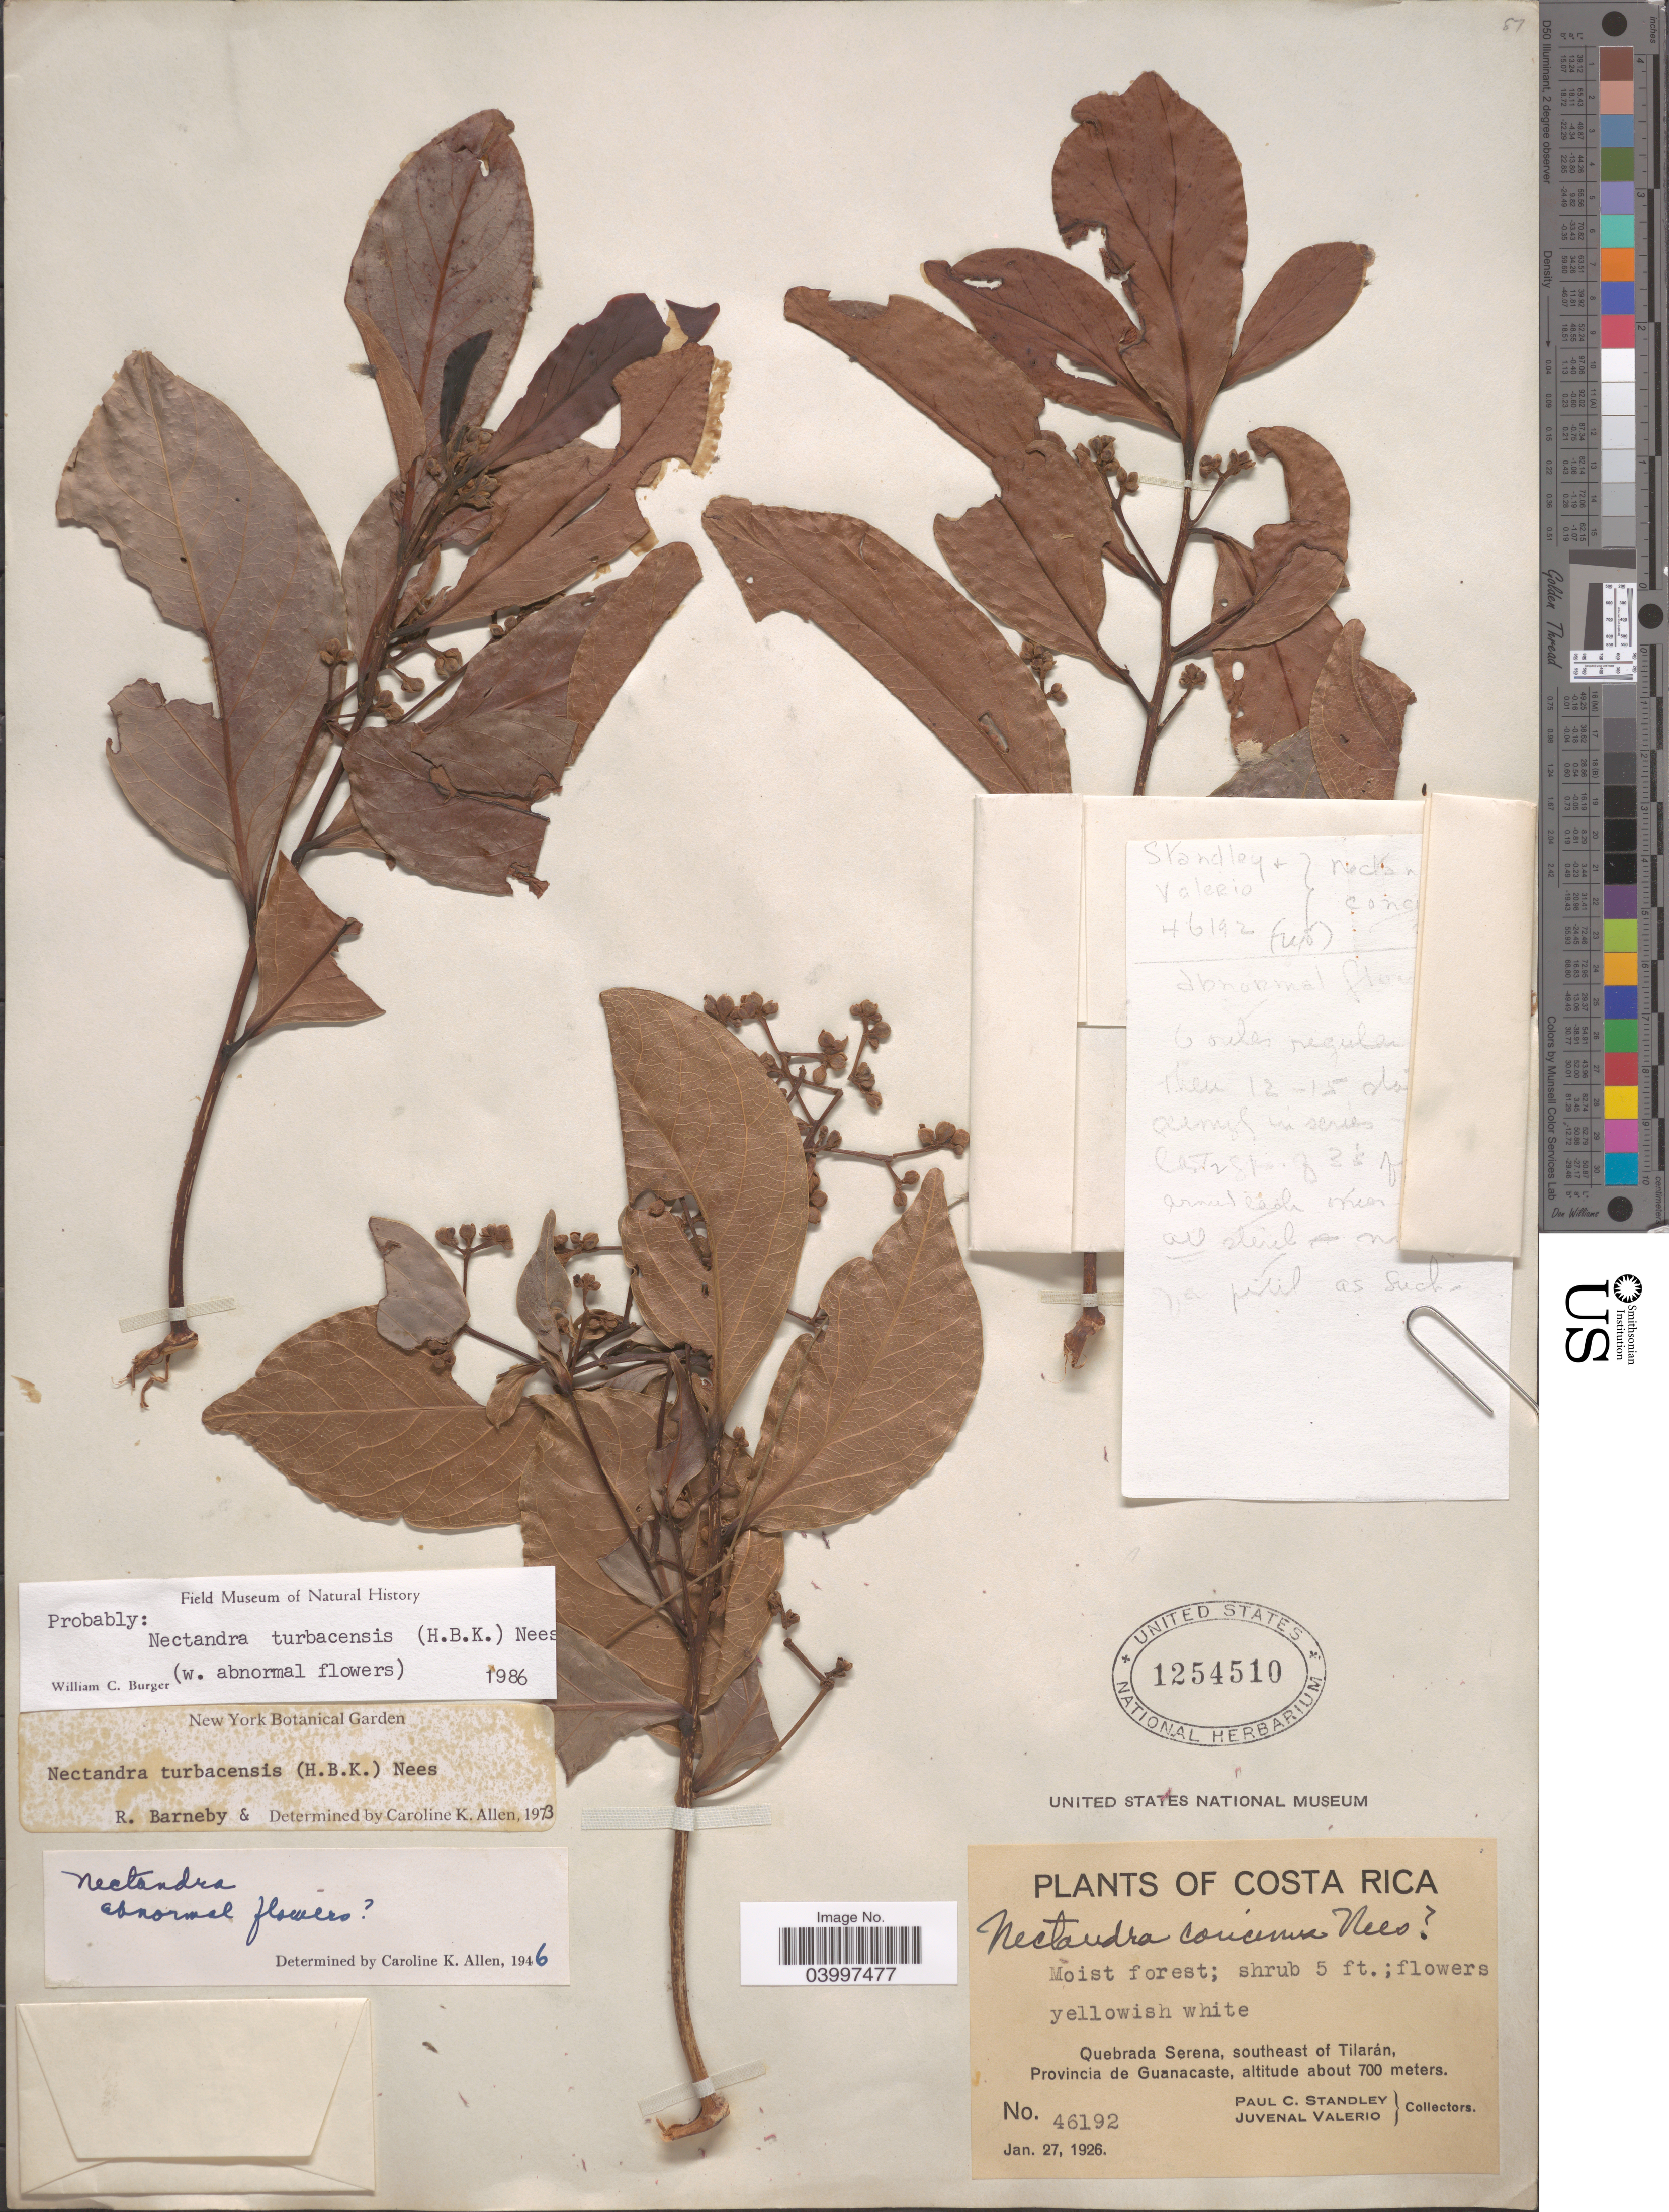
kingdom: Plantae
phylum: Tracheophyta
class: Magnoliopsida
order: Laurales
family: Lauraceae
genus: Nectandra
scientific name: Nectandra turbacensis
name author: (Kunth) Nees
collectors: P. C. Standley & J. Valerio R.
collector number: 46192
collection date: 1926-01-27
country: Costa Rica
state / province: Guanacaste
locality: Quebrada Serena, southeast of Tilarán.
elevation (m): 700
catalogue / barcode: US 1254510